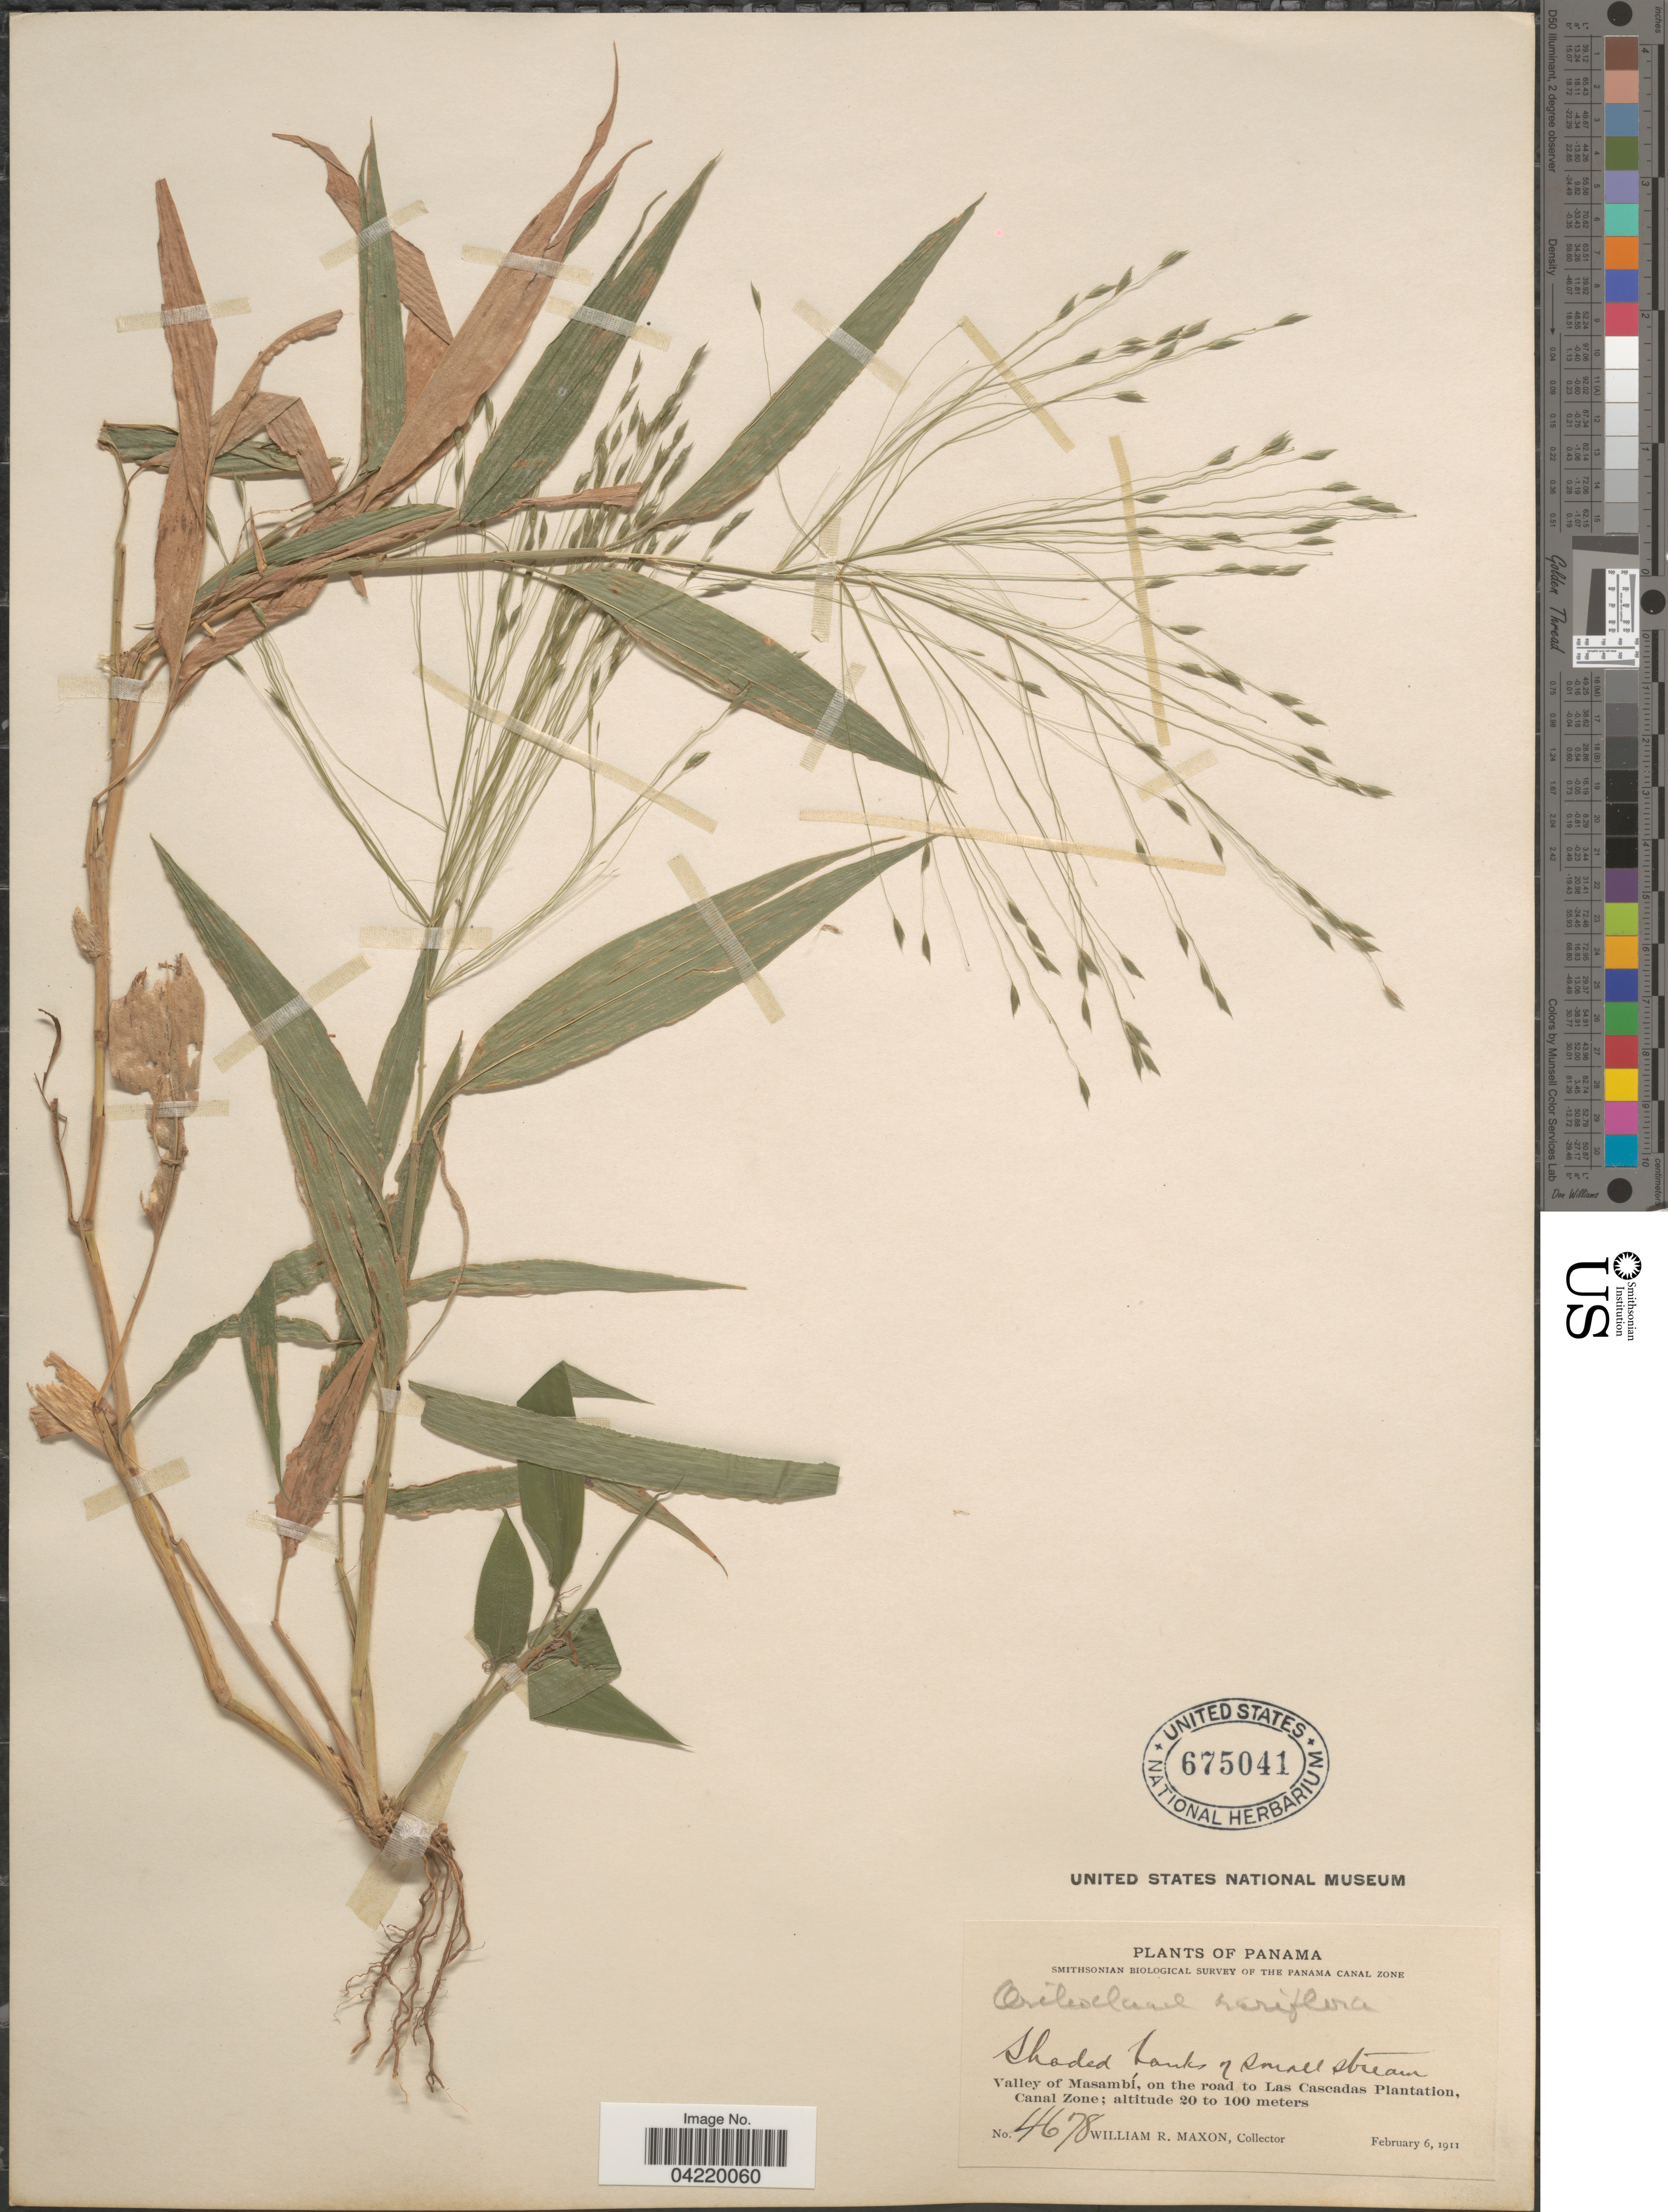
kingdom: Plantae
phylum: Tracheophyta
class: Liliopsida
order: Poales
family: Poaceae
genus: Orthoclada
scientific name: Orthoclada laxa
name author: P. Beauv.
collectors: W. R. Maxon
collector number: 4678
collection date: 1911-02-06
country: Panama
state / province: Colón / Panamá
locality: Smithsonian Biological Survey of the Panama Canal Zone. Shaded banks of small stream. Valley of Masambí, on the road to Las Cascadas Plantation, Canal Zone.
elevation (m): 20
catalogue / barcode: US 675041